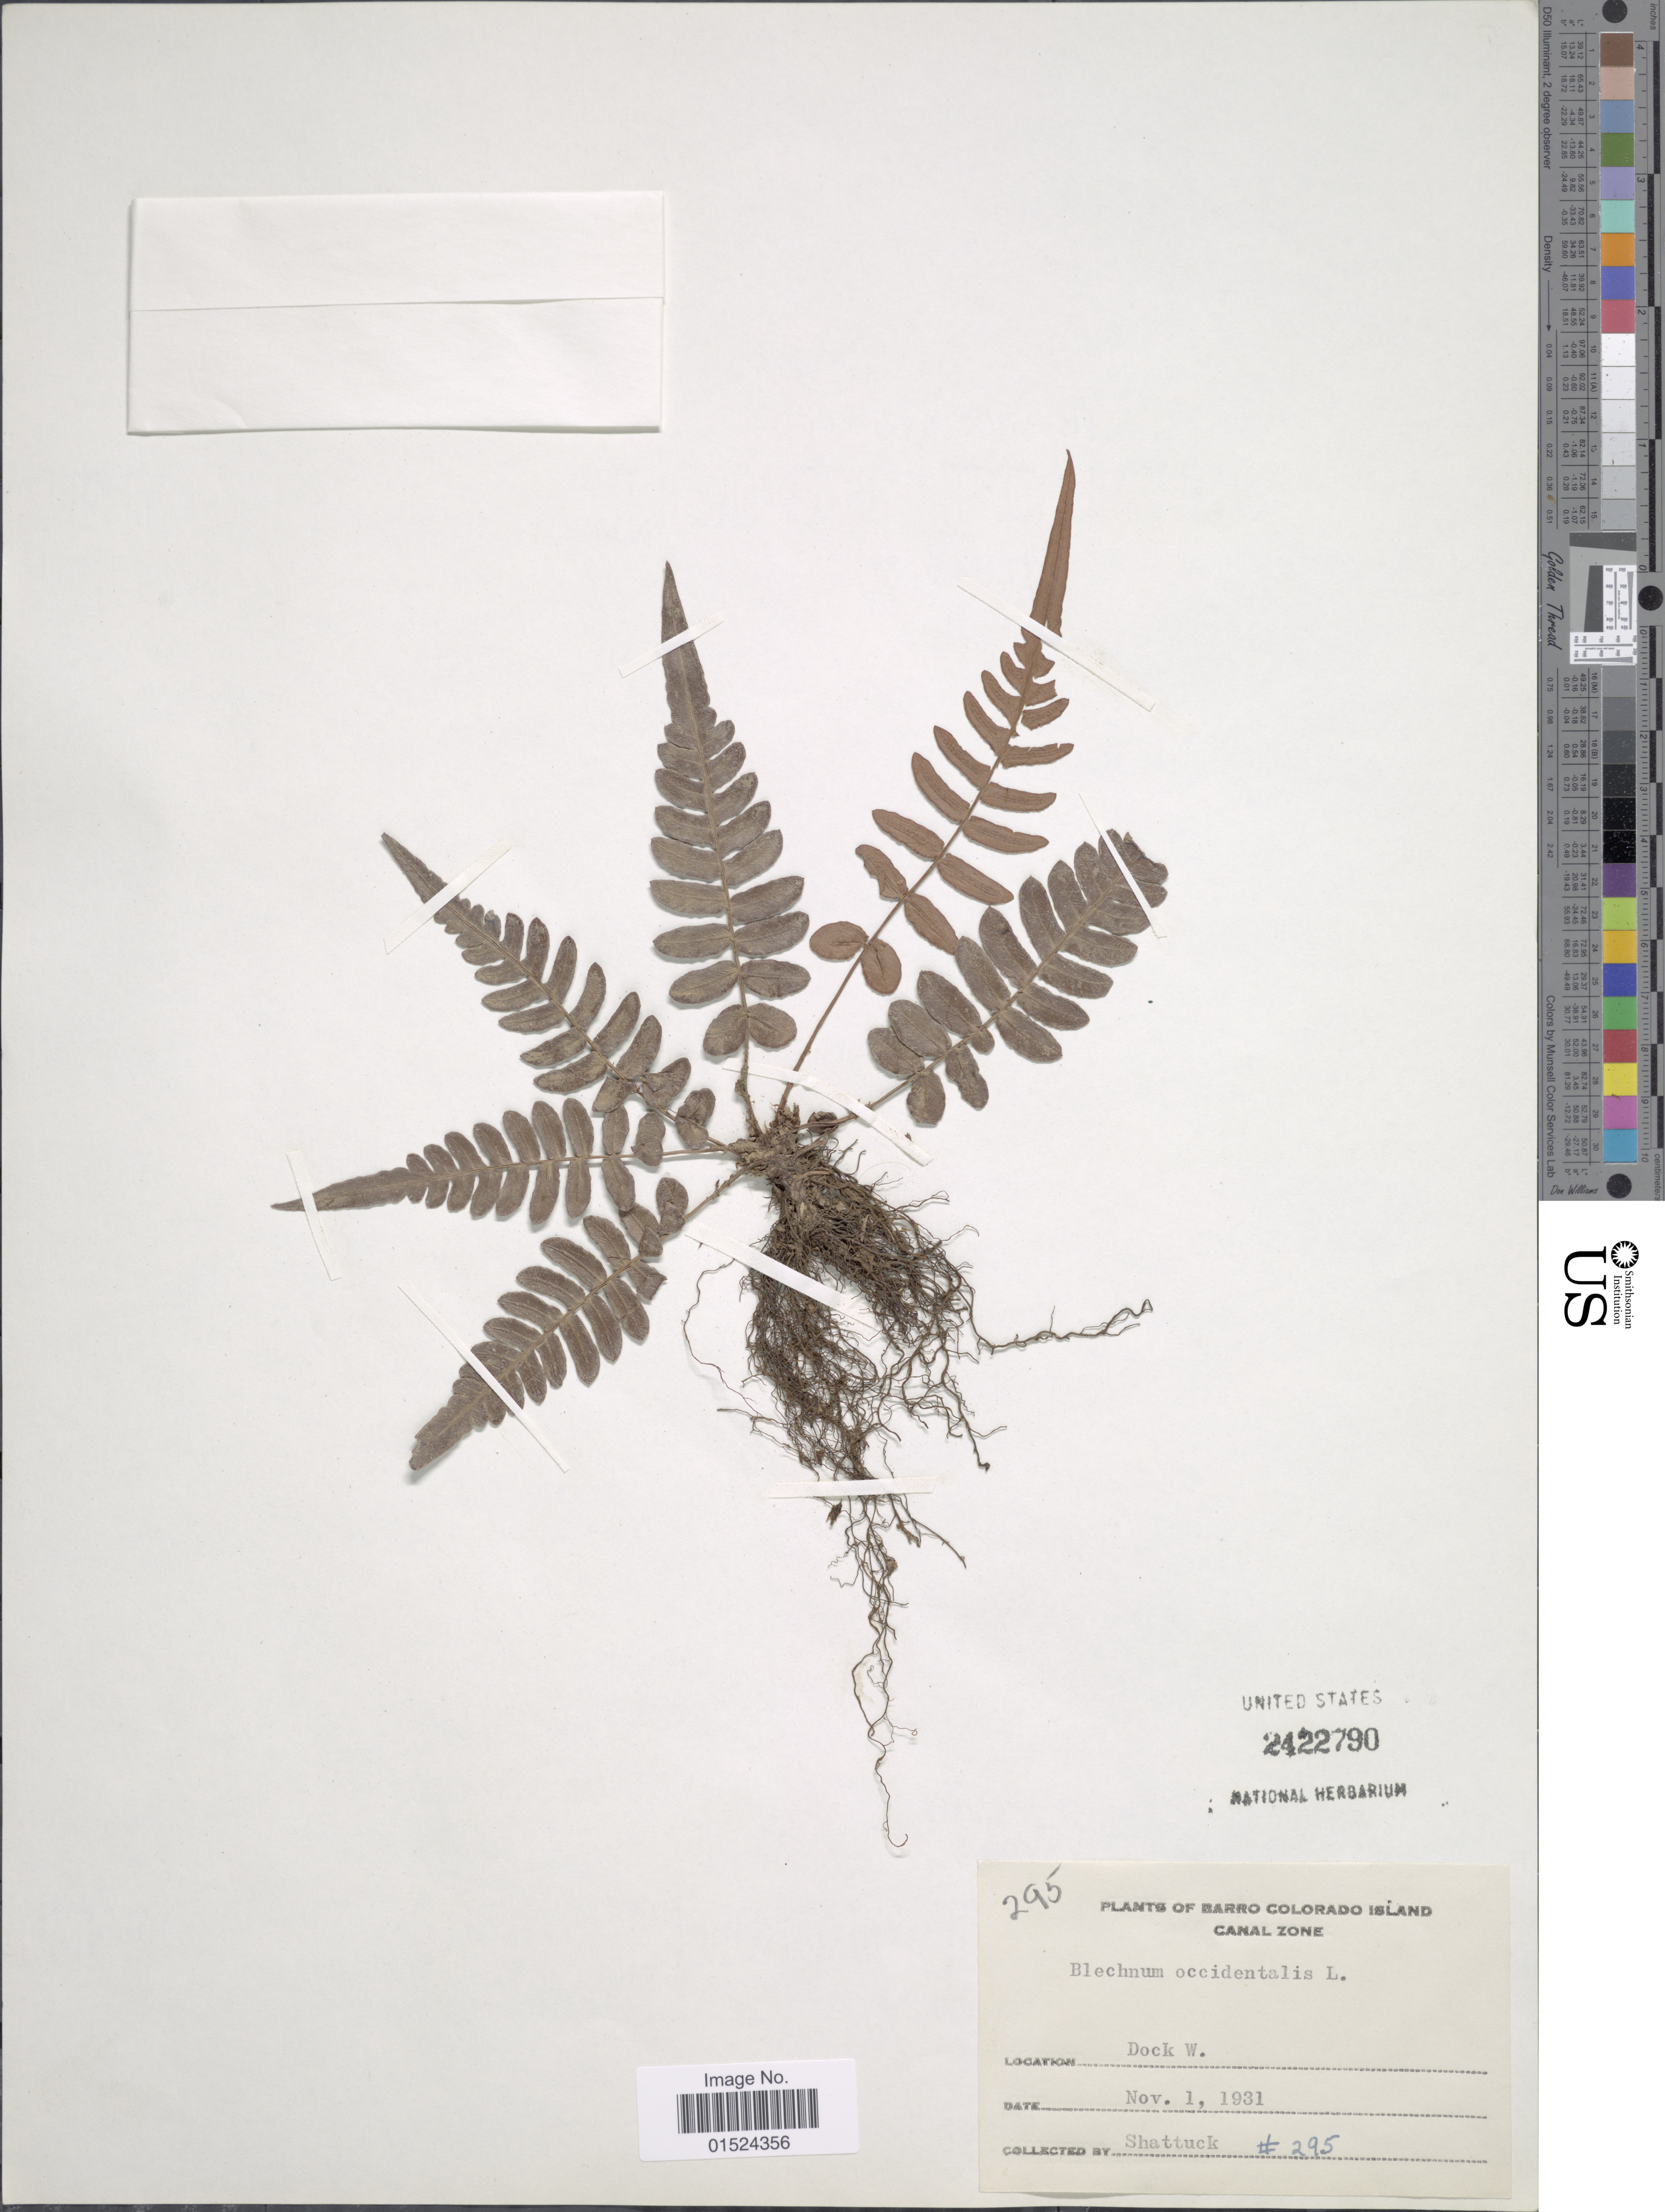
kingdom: Plantae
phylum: Tracheophyta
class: Polypodiopsida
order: Polypodiales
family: Blechnaceae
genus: Blechnum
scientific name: Blechnum occidentale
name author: L.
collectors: Shattuck, --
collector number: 295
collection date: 1931-11-01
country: Panama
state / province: Panamá Oeste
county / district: Canal Zone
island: Barro Colorado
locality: Barro Colorado Island, Canal Zone, Dock W.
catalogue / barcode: US 2422790